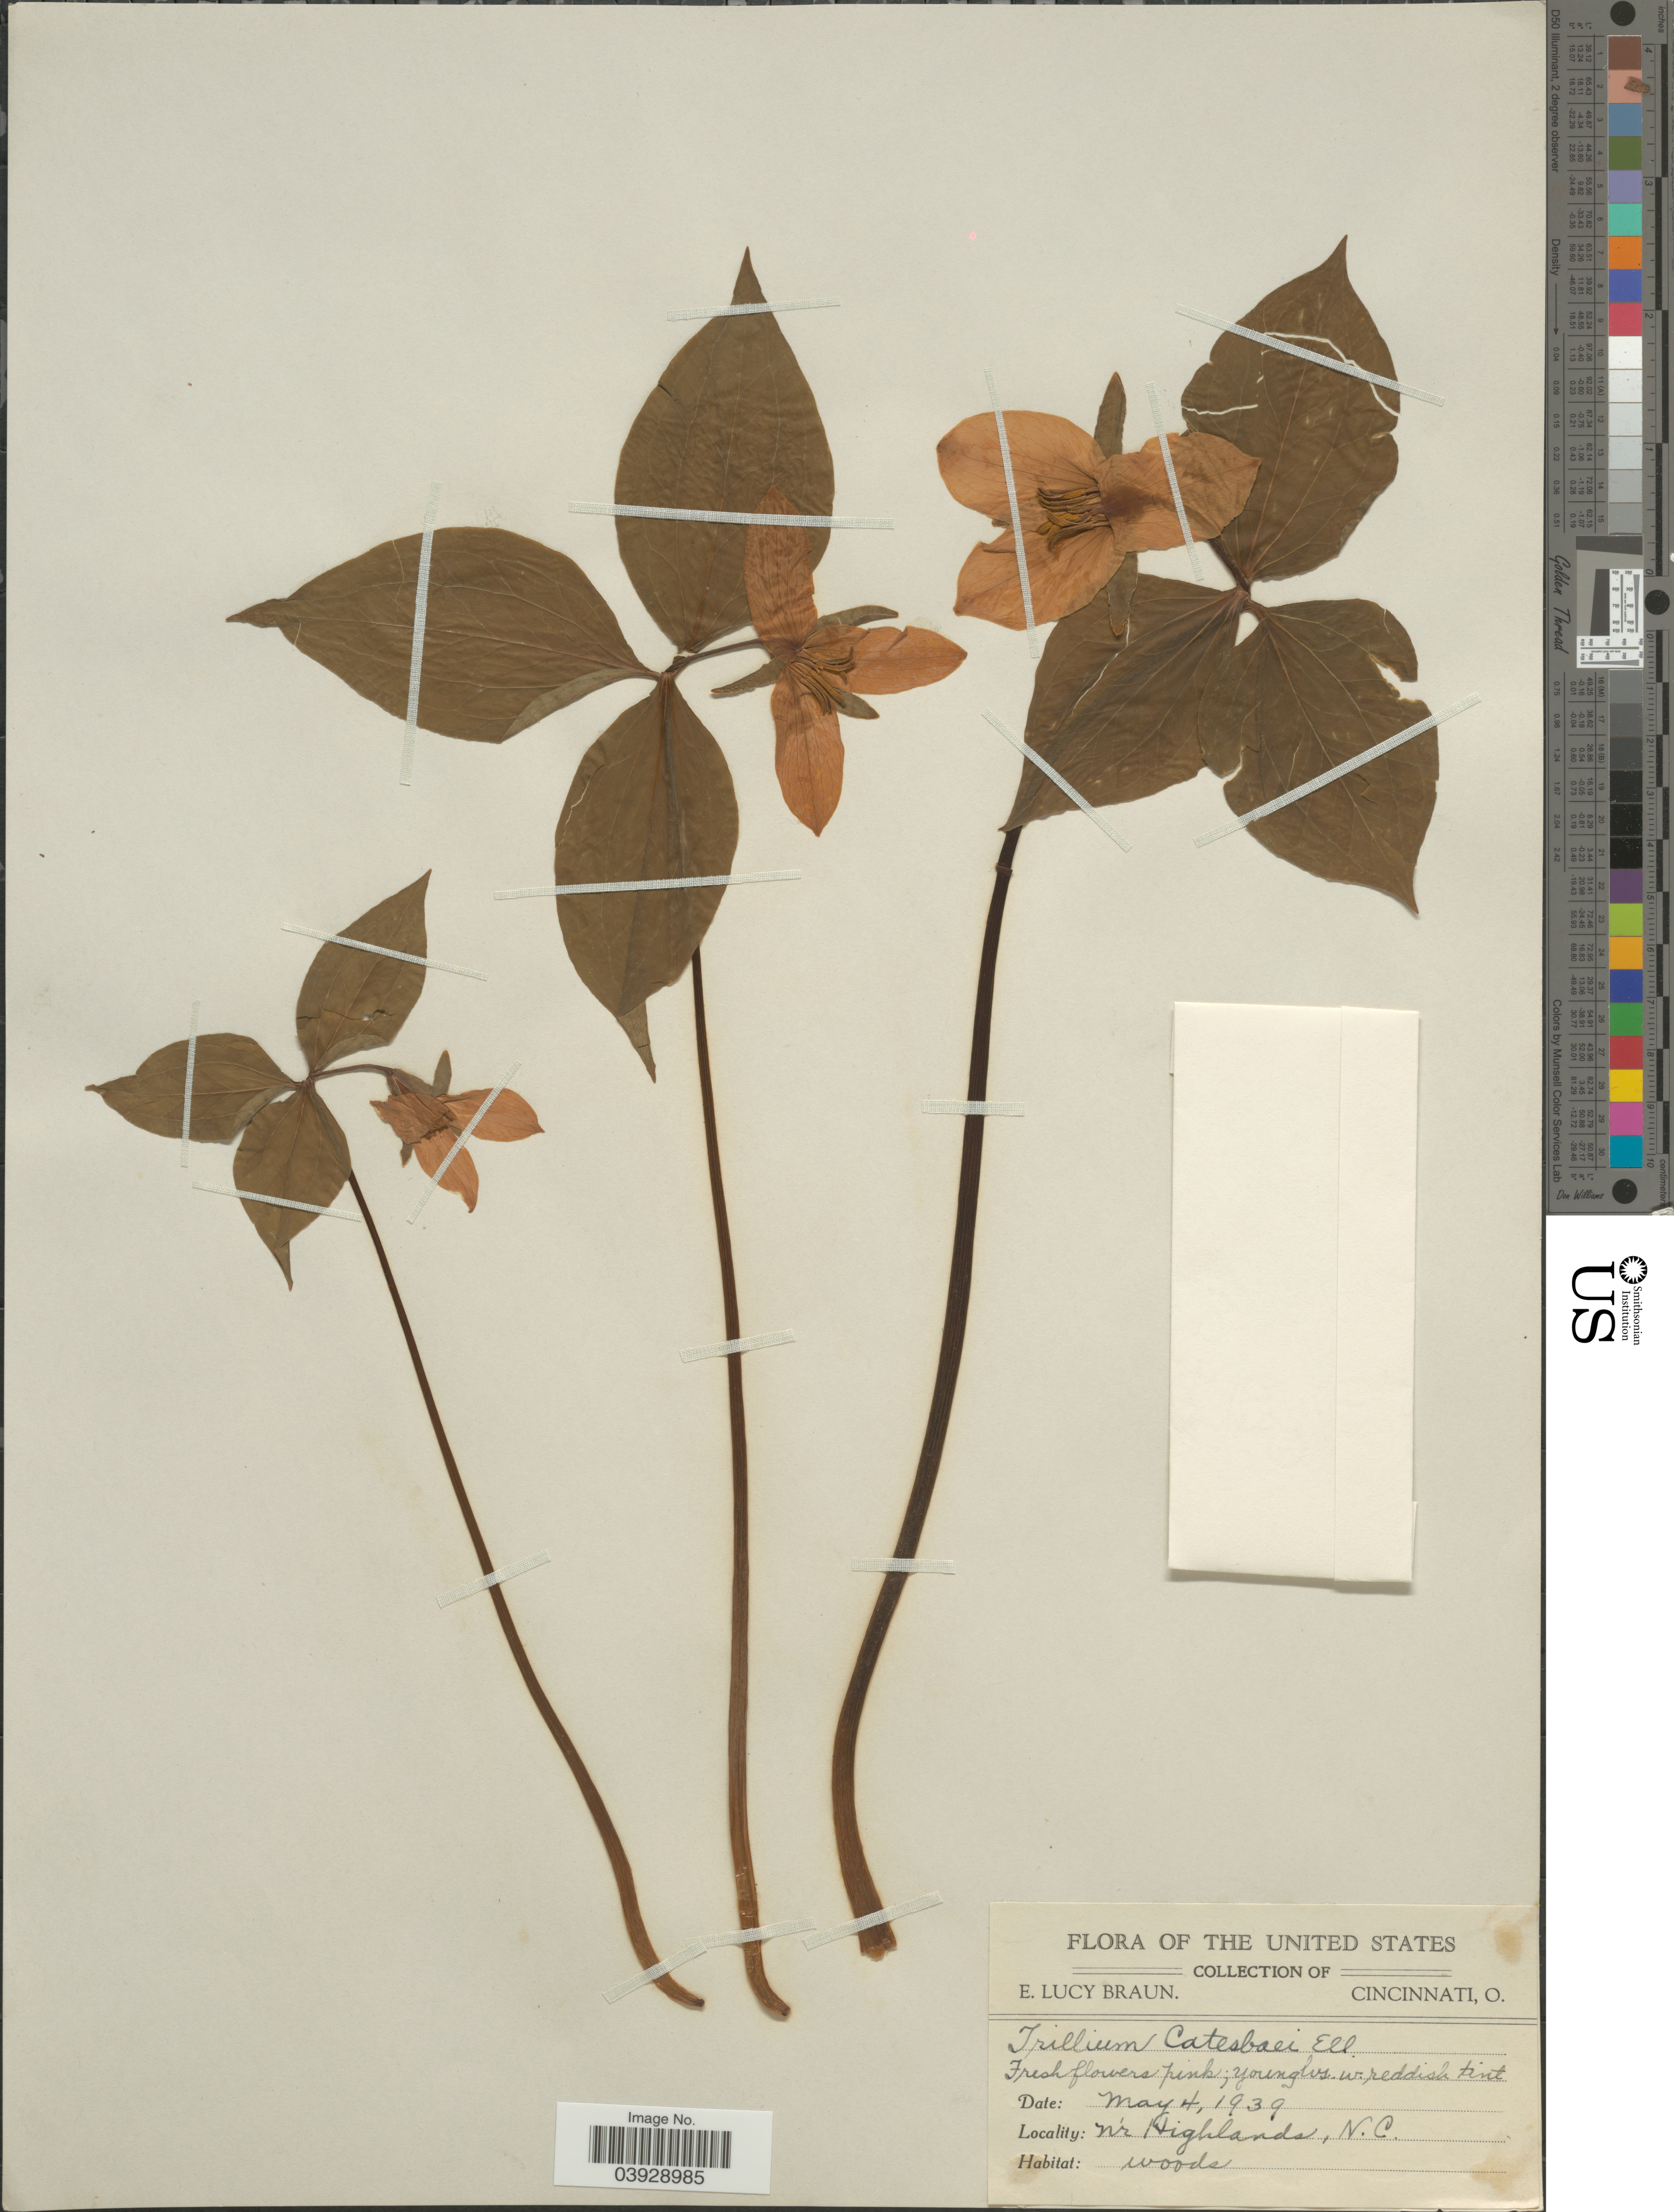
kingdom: Plantae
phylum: Tracheophyta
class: Liliopsida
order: Liliales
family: Melanthiaceae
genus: Trillium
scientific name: Trillium catesbaei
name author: Elliott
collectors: E. L. Braun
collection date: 1939-05-04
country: United States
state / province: North Carolina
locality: Nr Highlands.